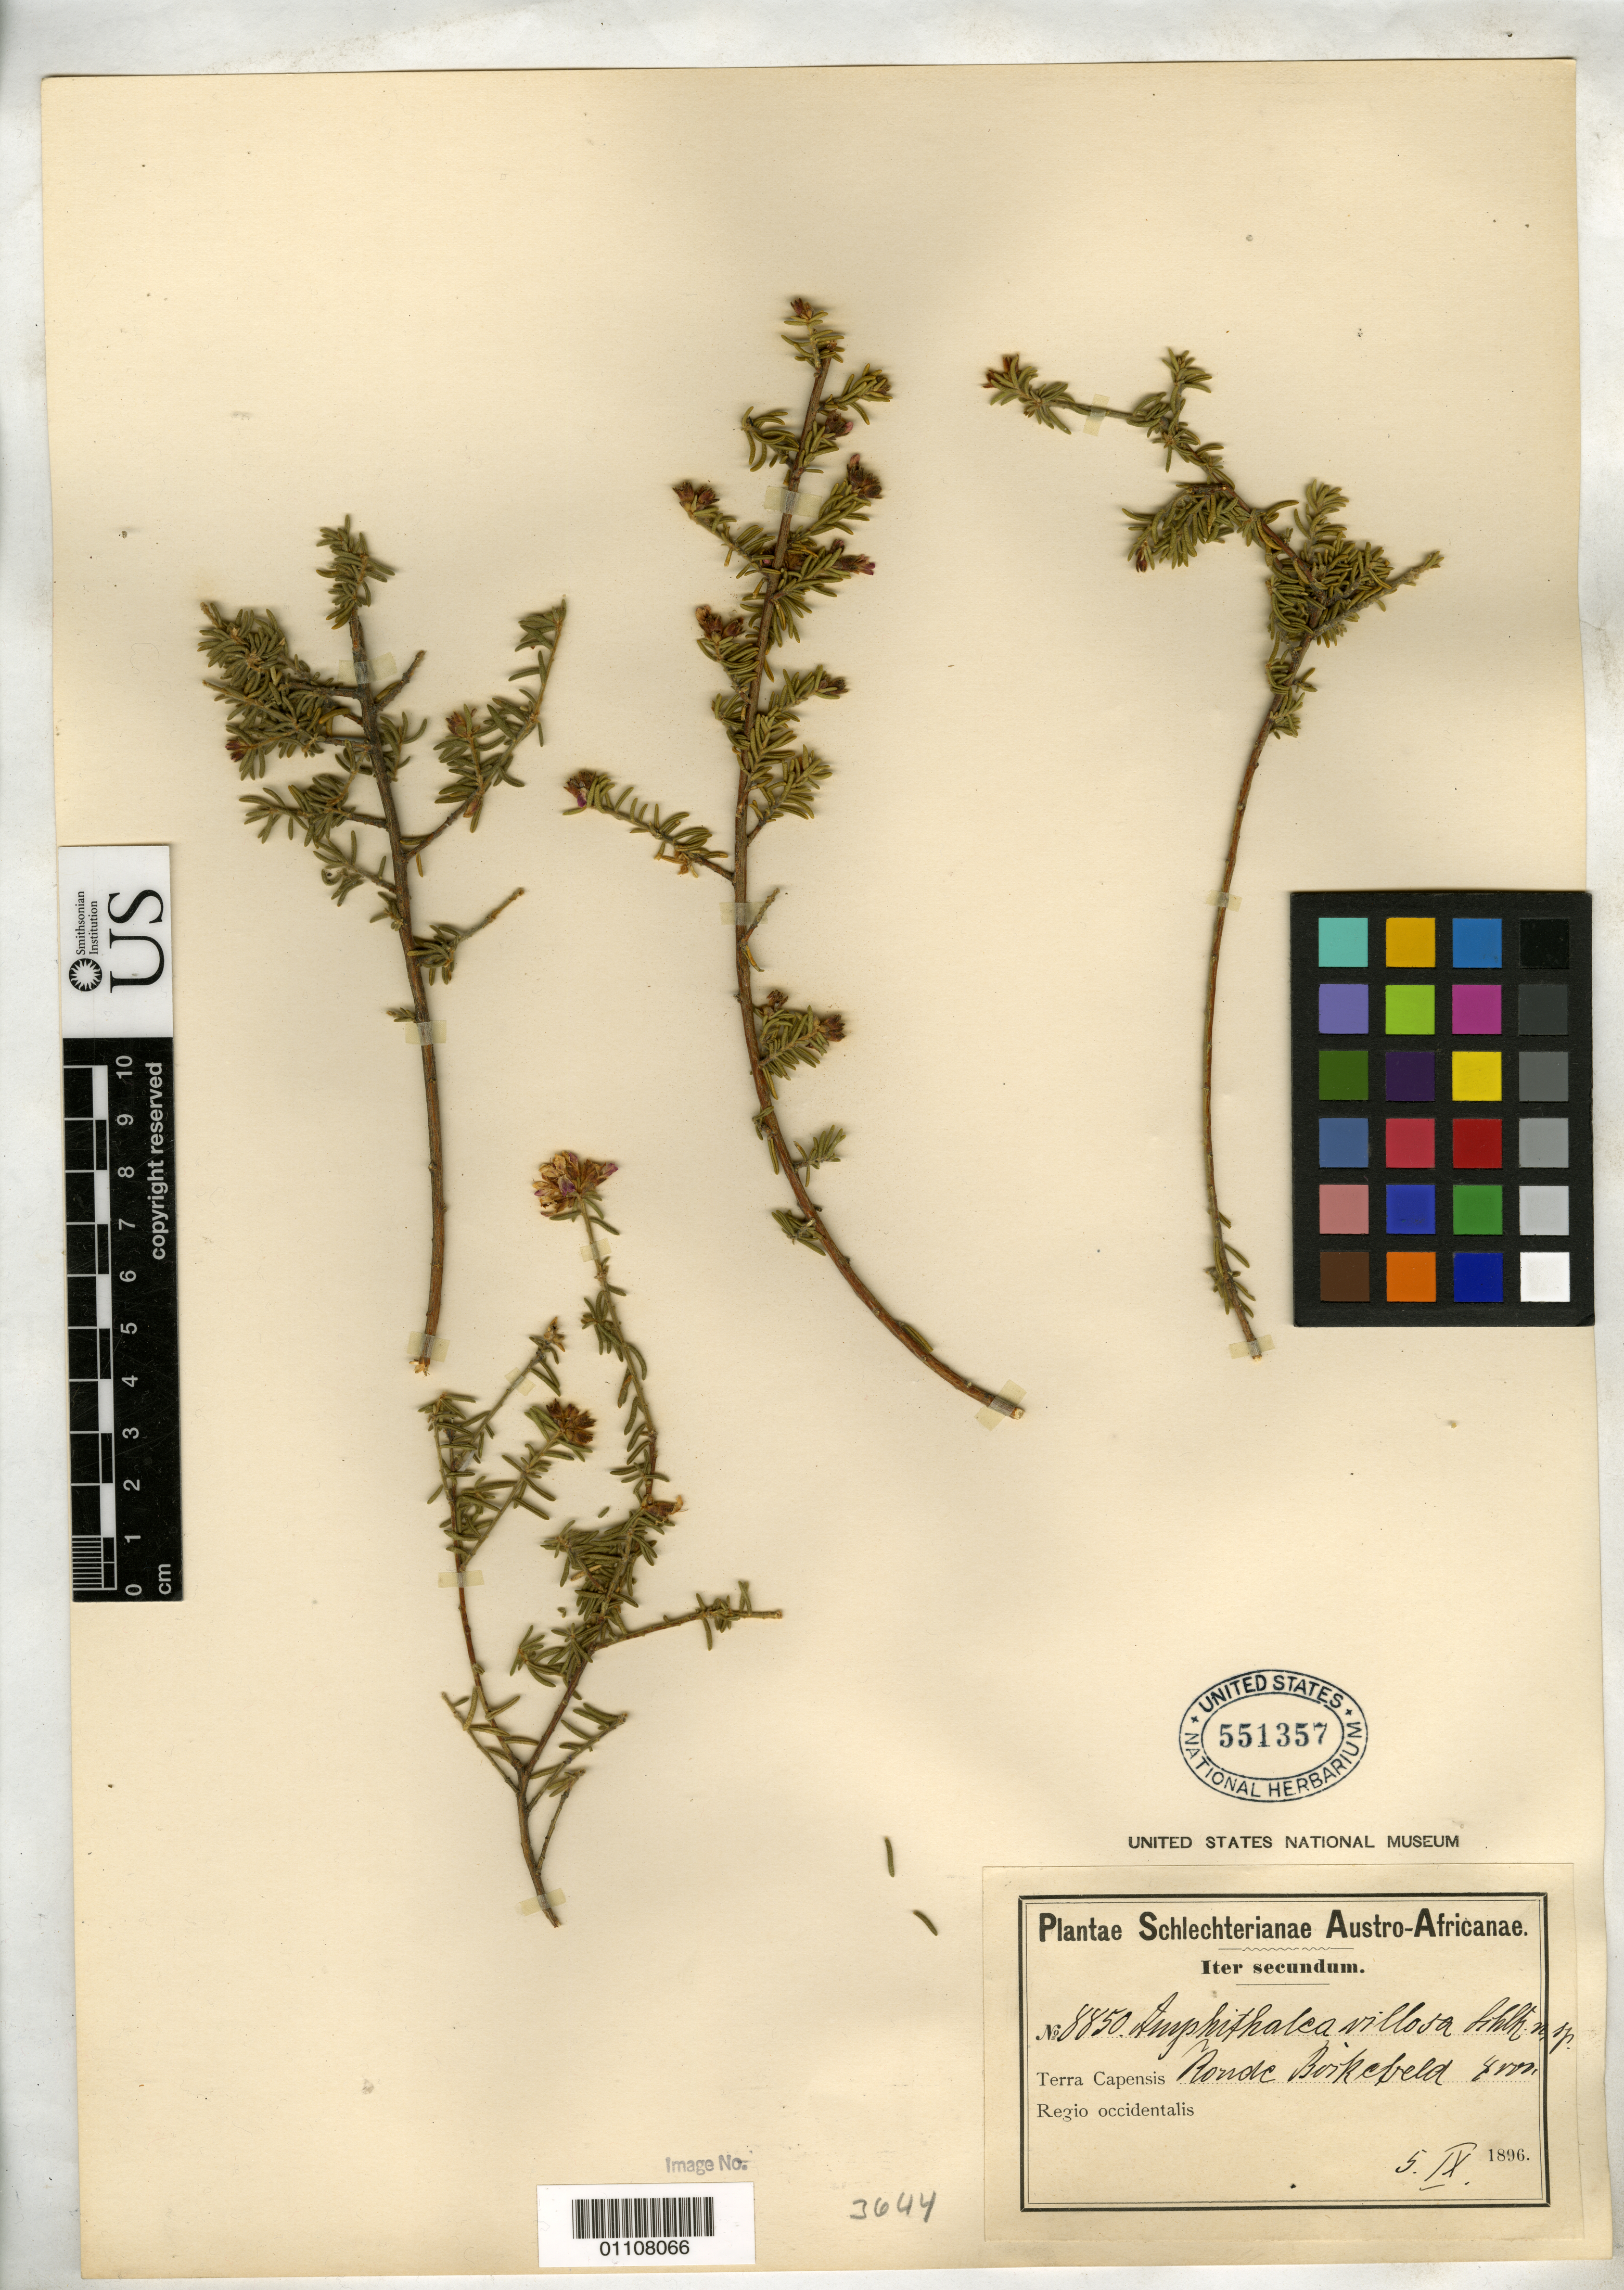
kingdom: Plantae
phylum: Tracheophyta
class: Magnoliopsida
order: Fabales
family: Fabaceae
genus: Amphithalea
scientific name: Amphithalea villosa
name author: Schltr.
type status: Type Collection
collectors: F. R. R. Schlechter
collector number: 8850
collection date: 1896-09-05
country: South Africa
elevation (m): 1219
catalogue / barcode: US 551357